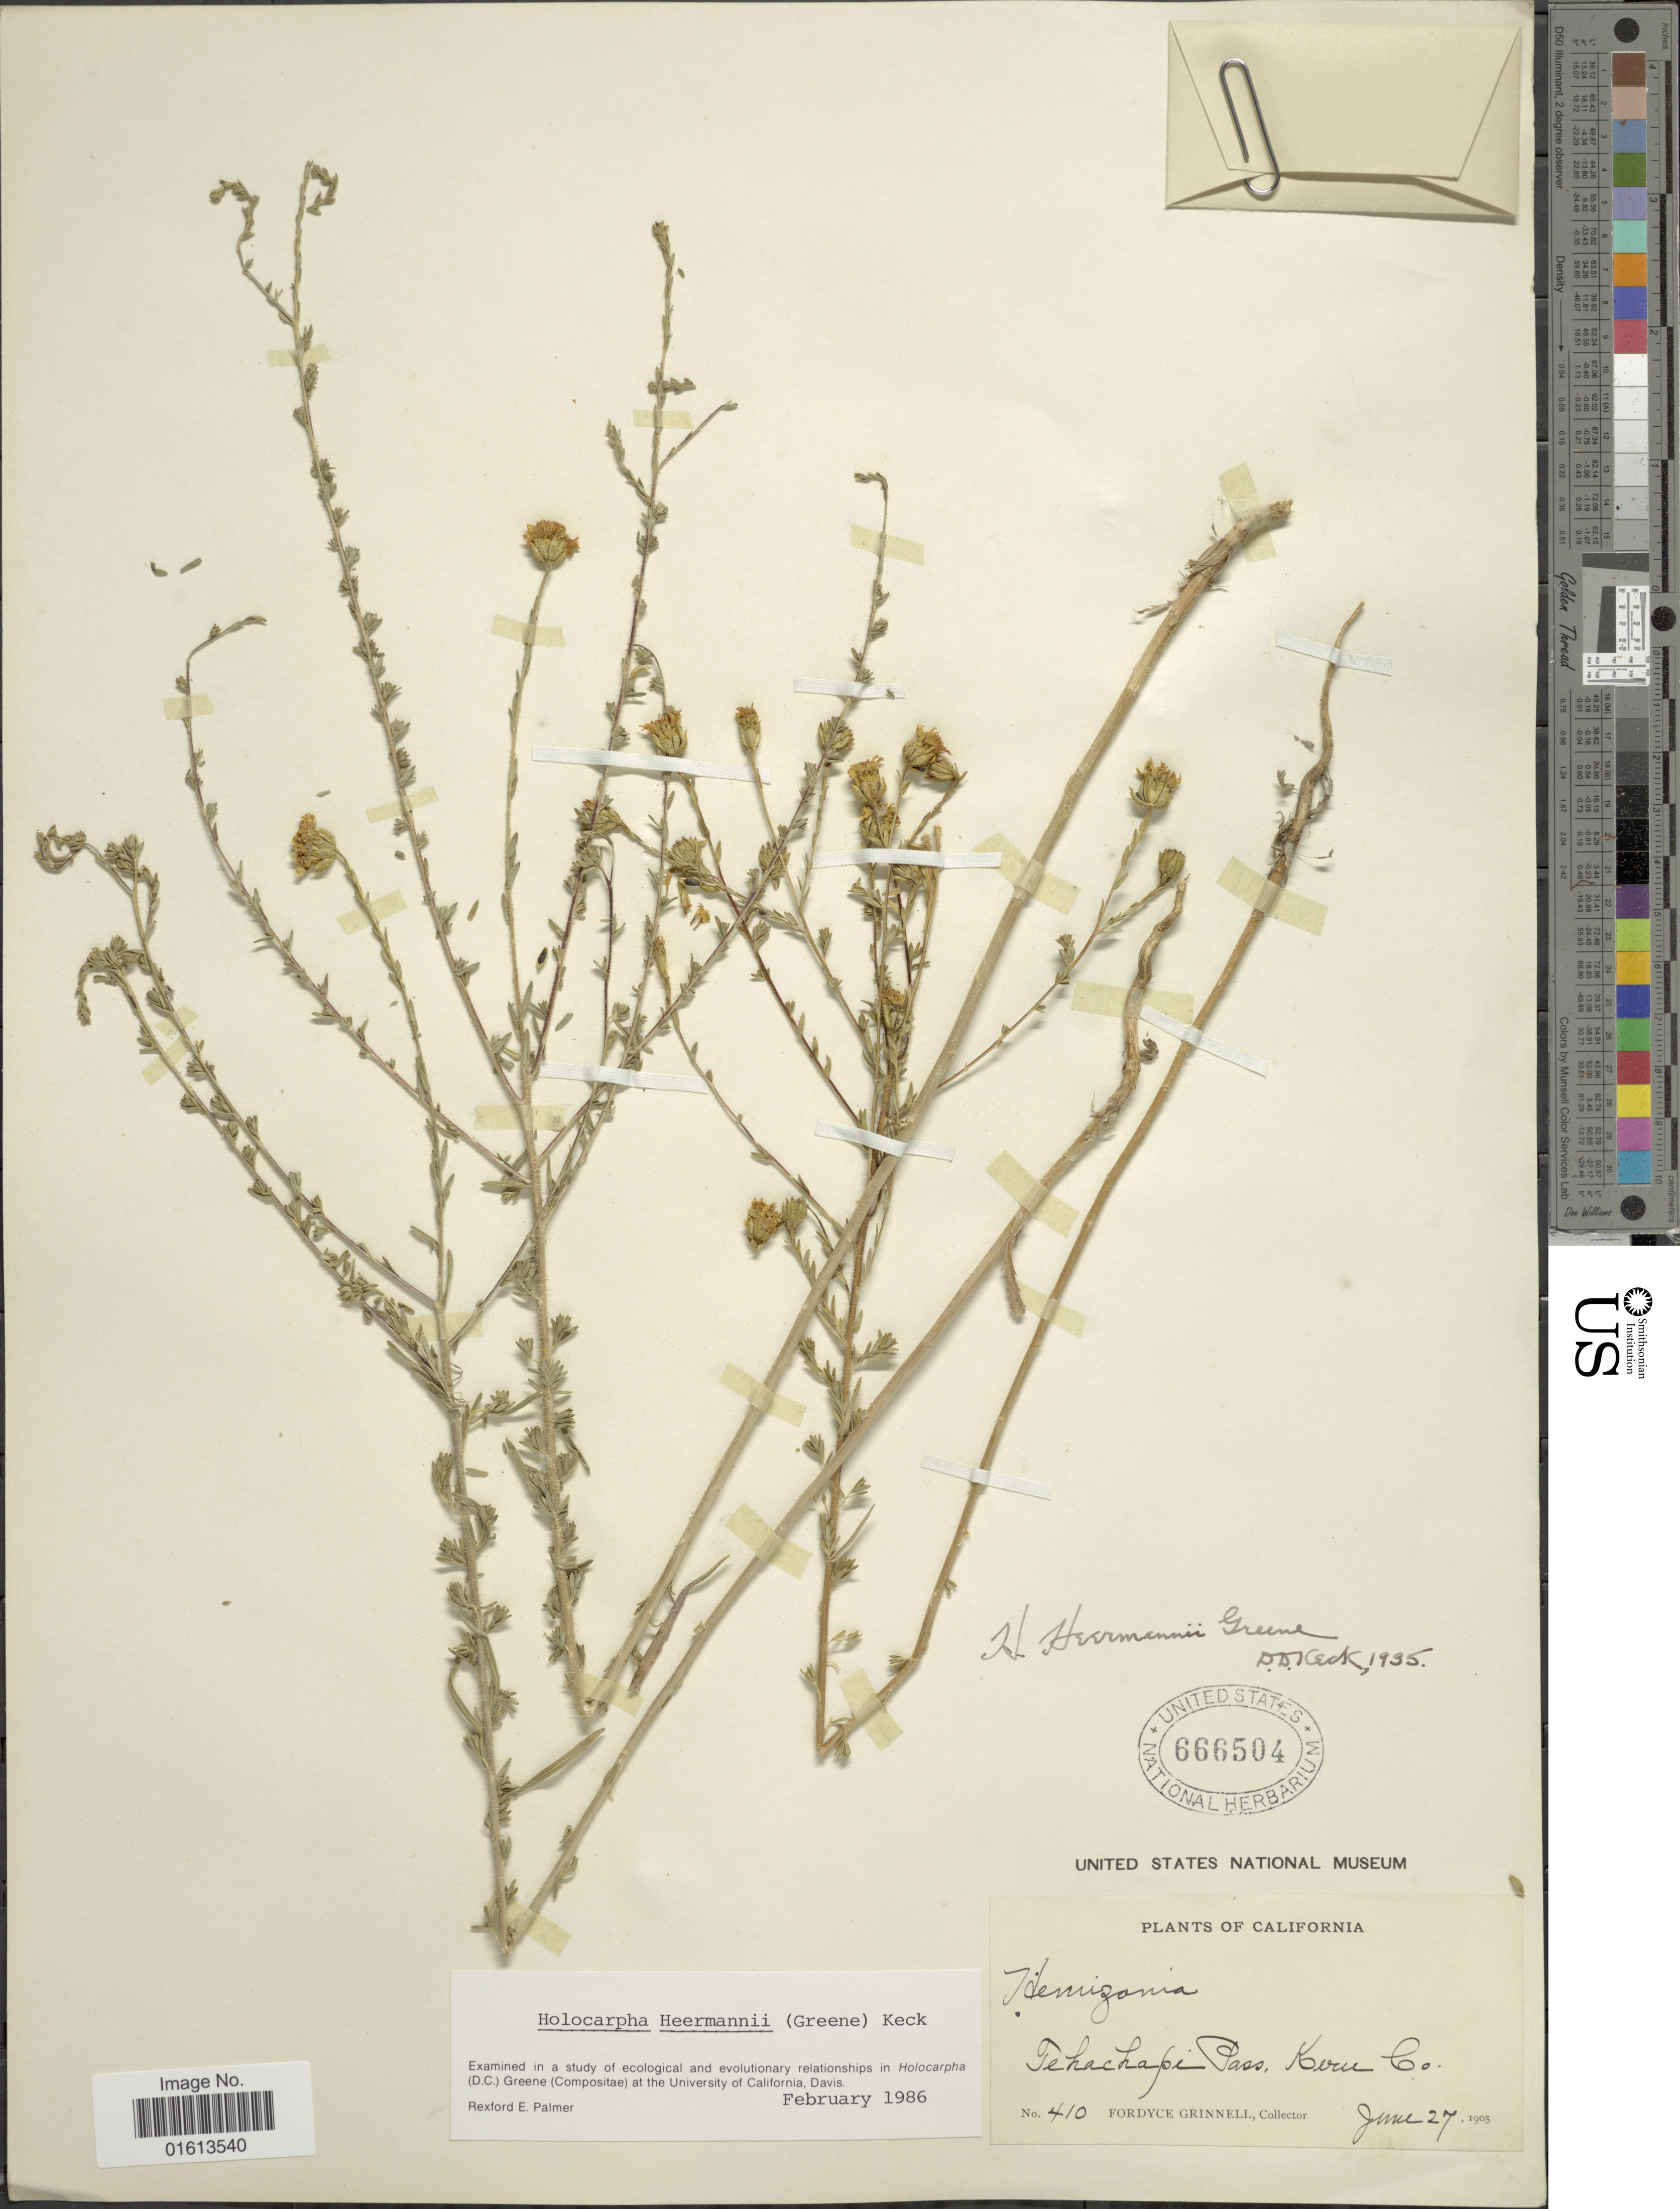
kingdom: Plantae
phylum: Tracheophyta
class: Magnoliopsida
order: Asterales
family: Asteraceae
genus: Holocarpha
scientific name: Holocarpha heermannii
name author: (Greene) D.D. Keck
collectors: F. Grinnell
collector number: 410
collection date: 1905-06-27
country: United States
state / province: California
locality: Tehachapi Pass, Keru Co.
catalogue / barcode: US 666504